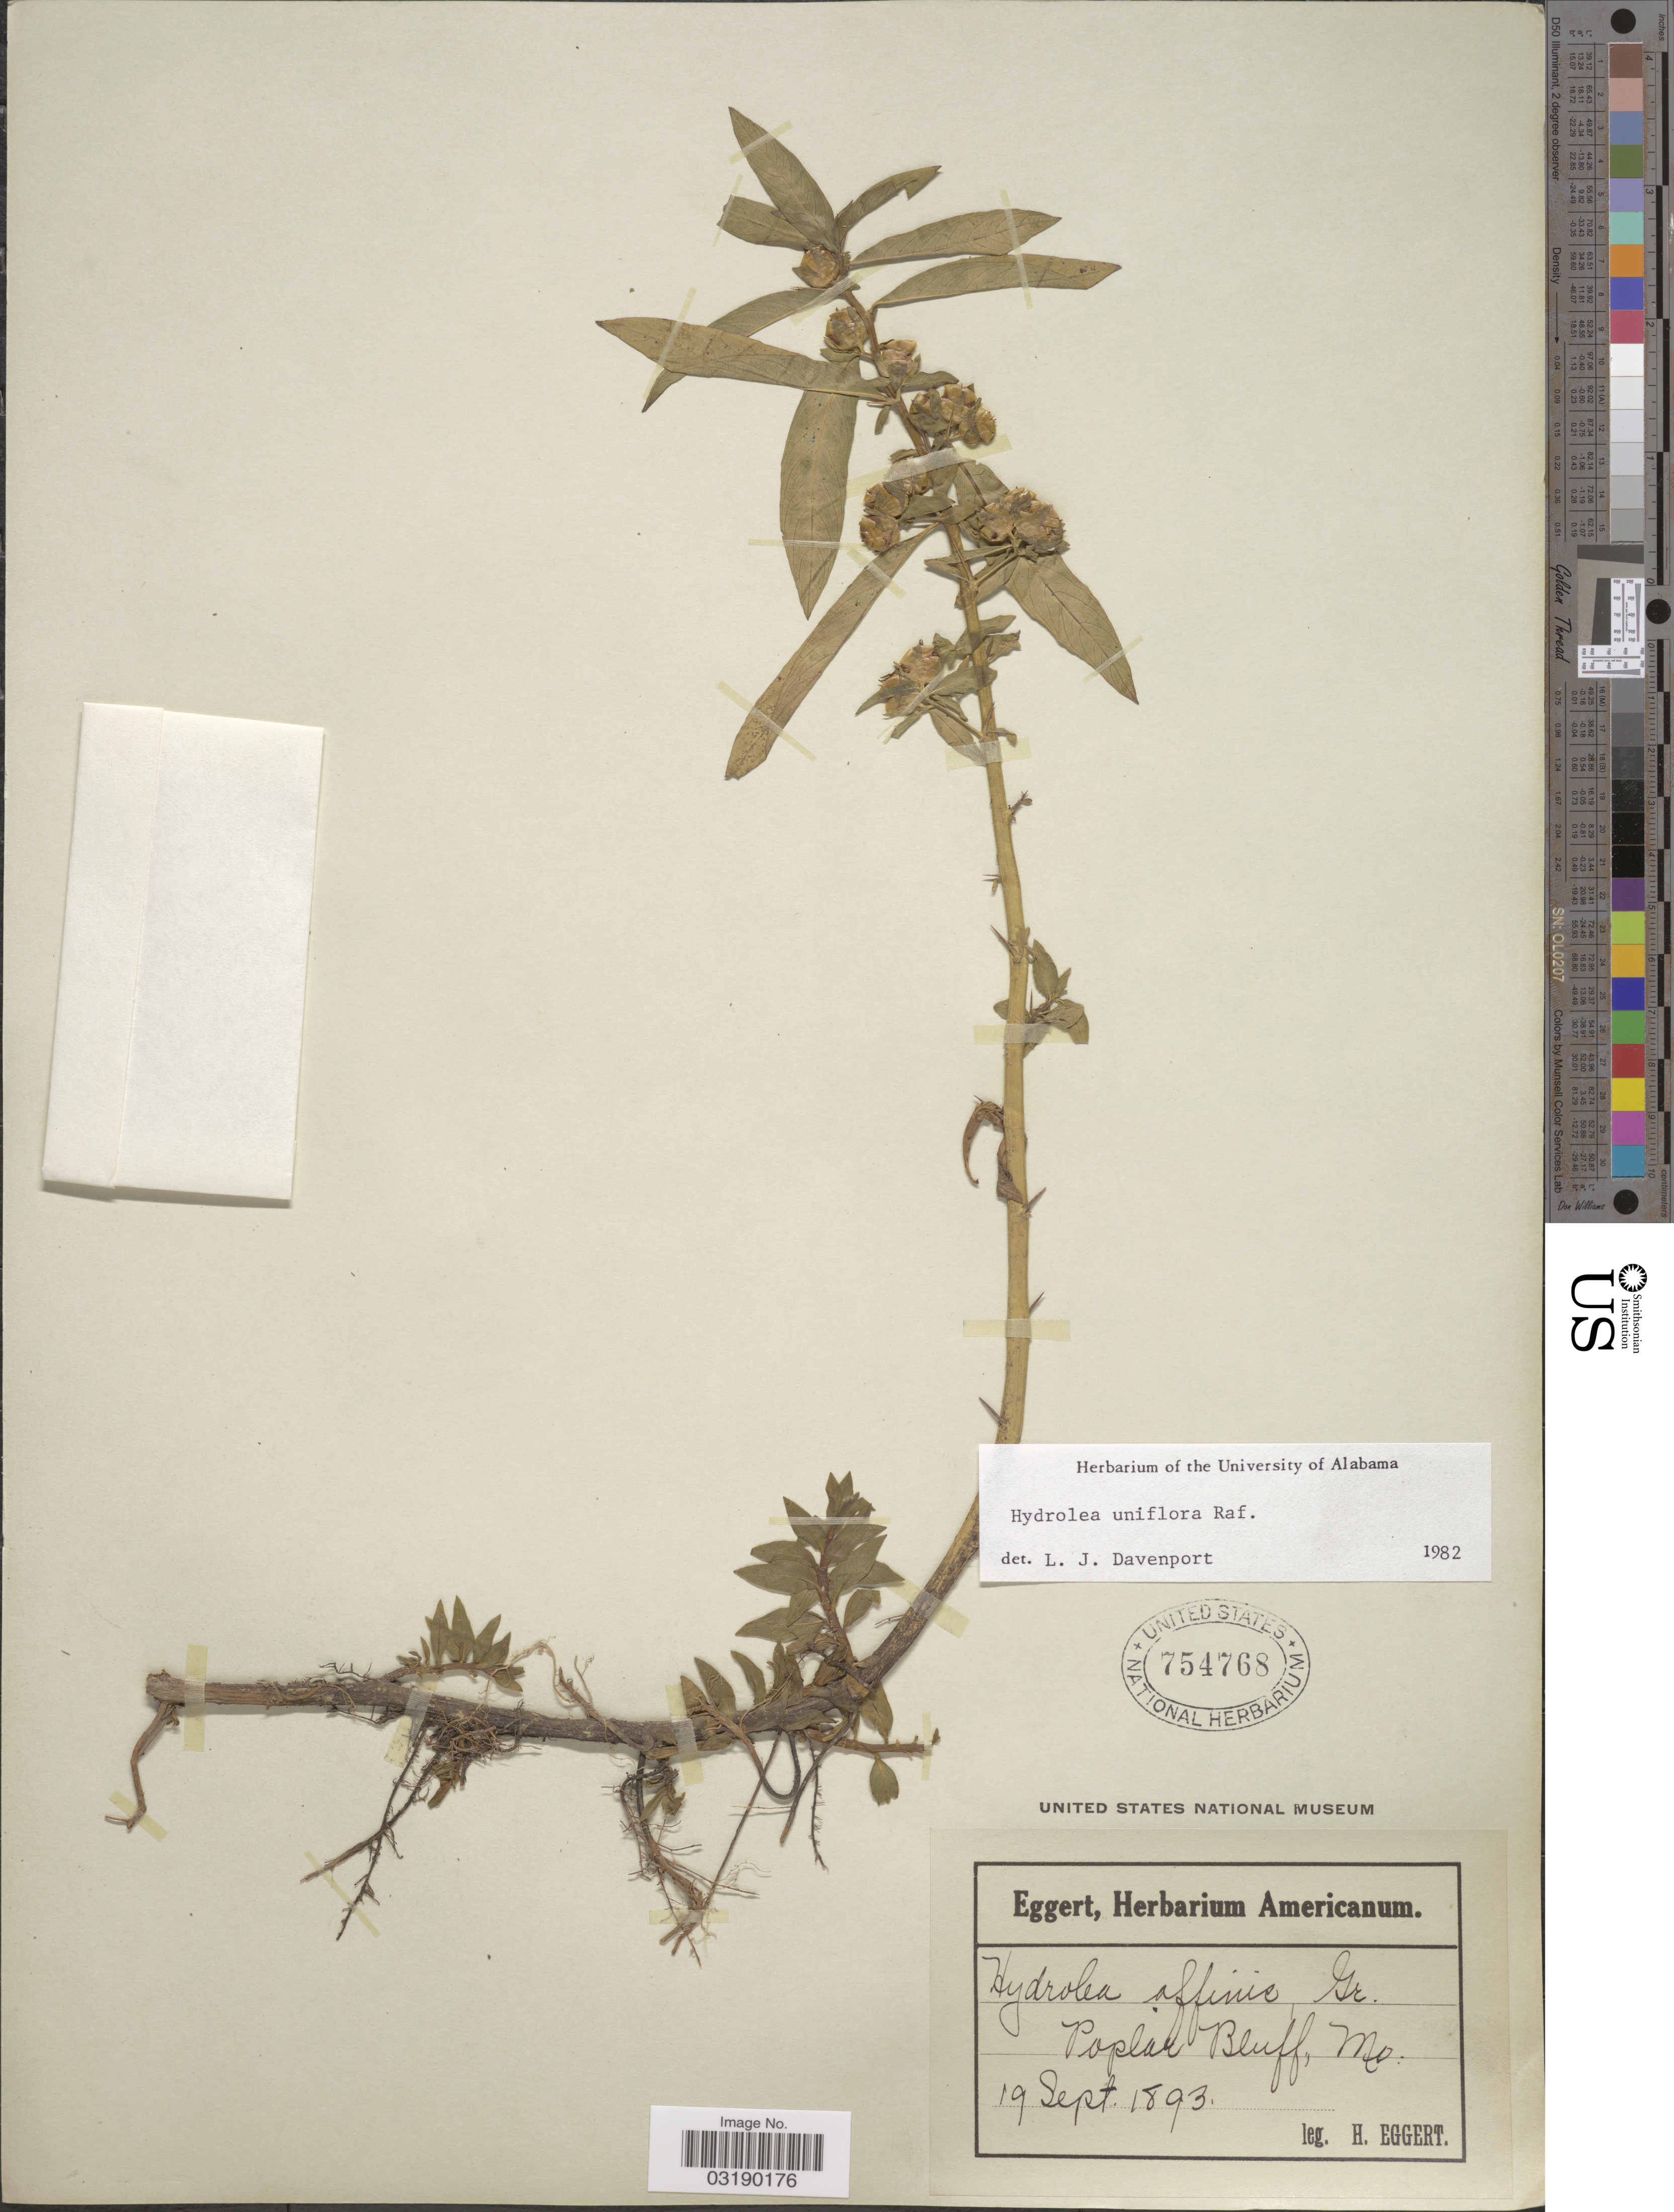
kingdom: Plantae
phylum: Tracheophyta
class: Magnoliopsida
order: Solanales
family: Hydroleaceae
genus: Hydrolea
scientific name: Hydrolea uniflora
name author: Raf.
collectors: H. Eggert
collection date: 1893-09-19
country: United States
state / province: Missouri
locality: Poplar Bluff.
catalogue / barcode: US 754768